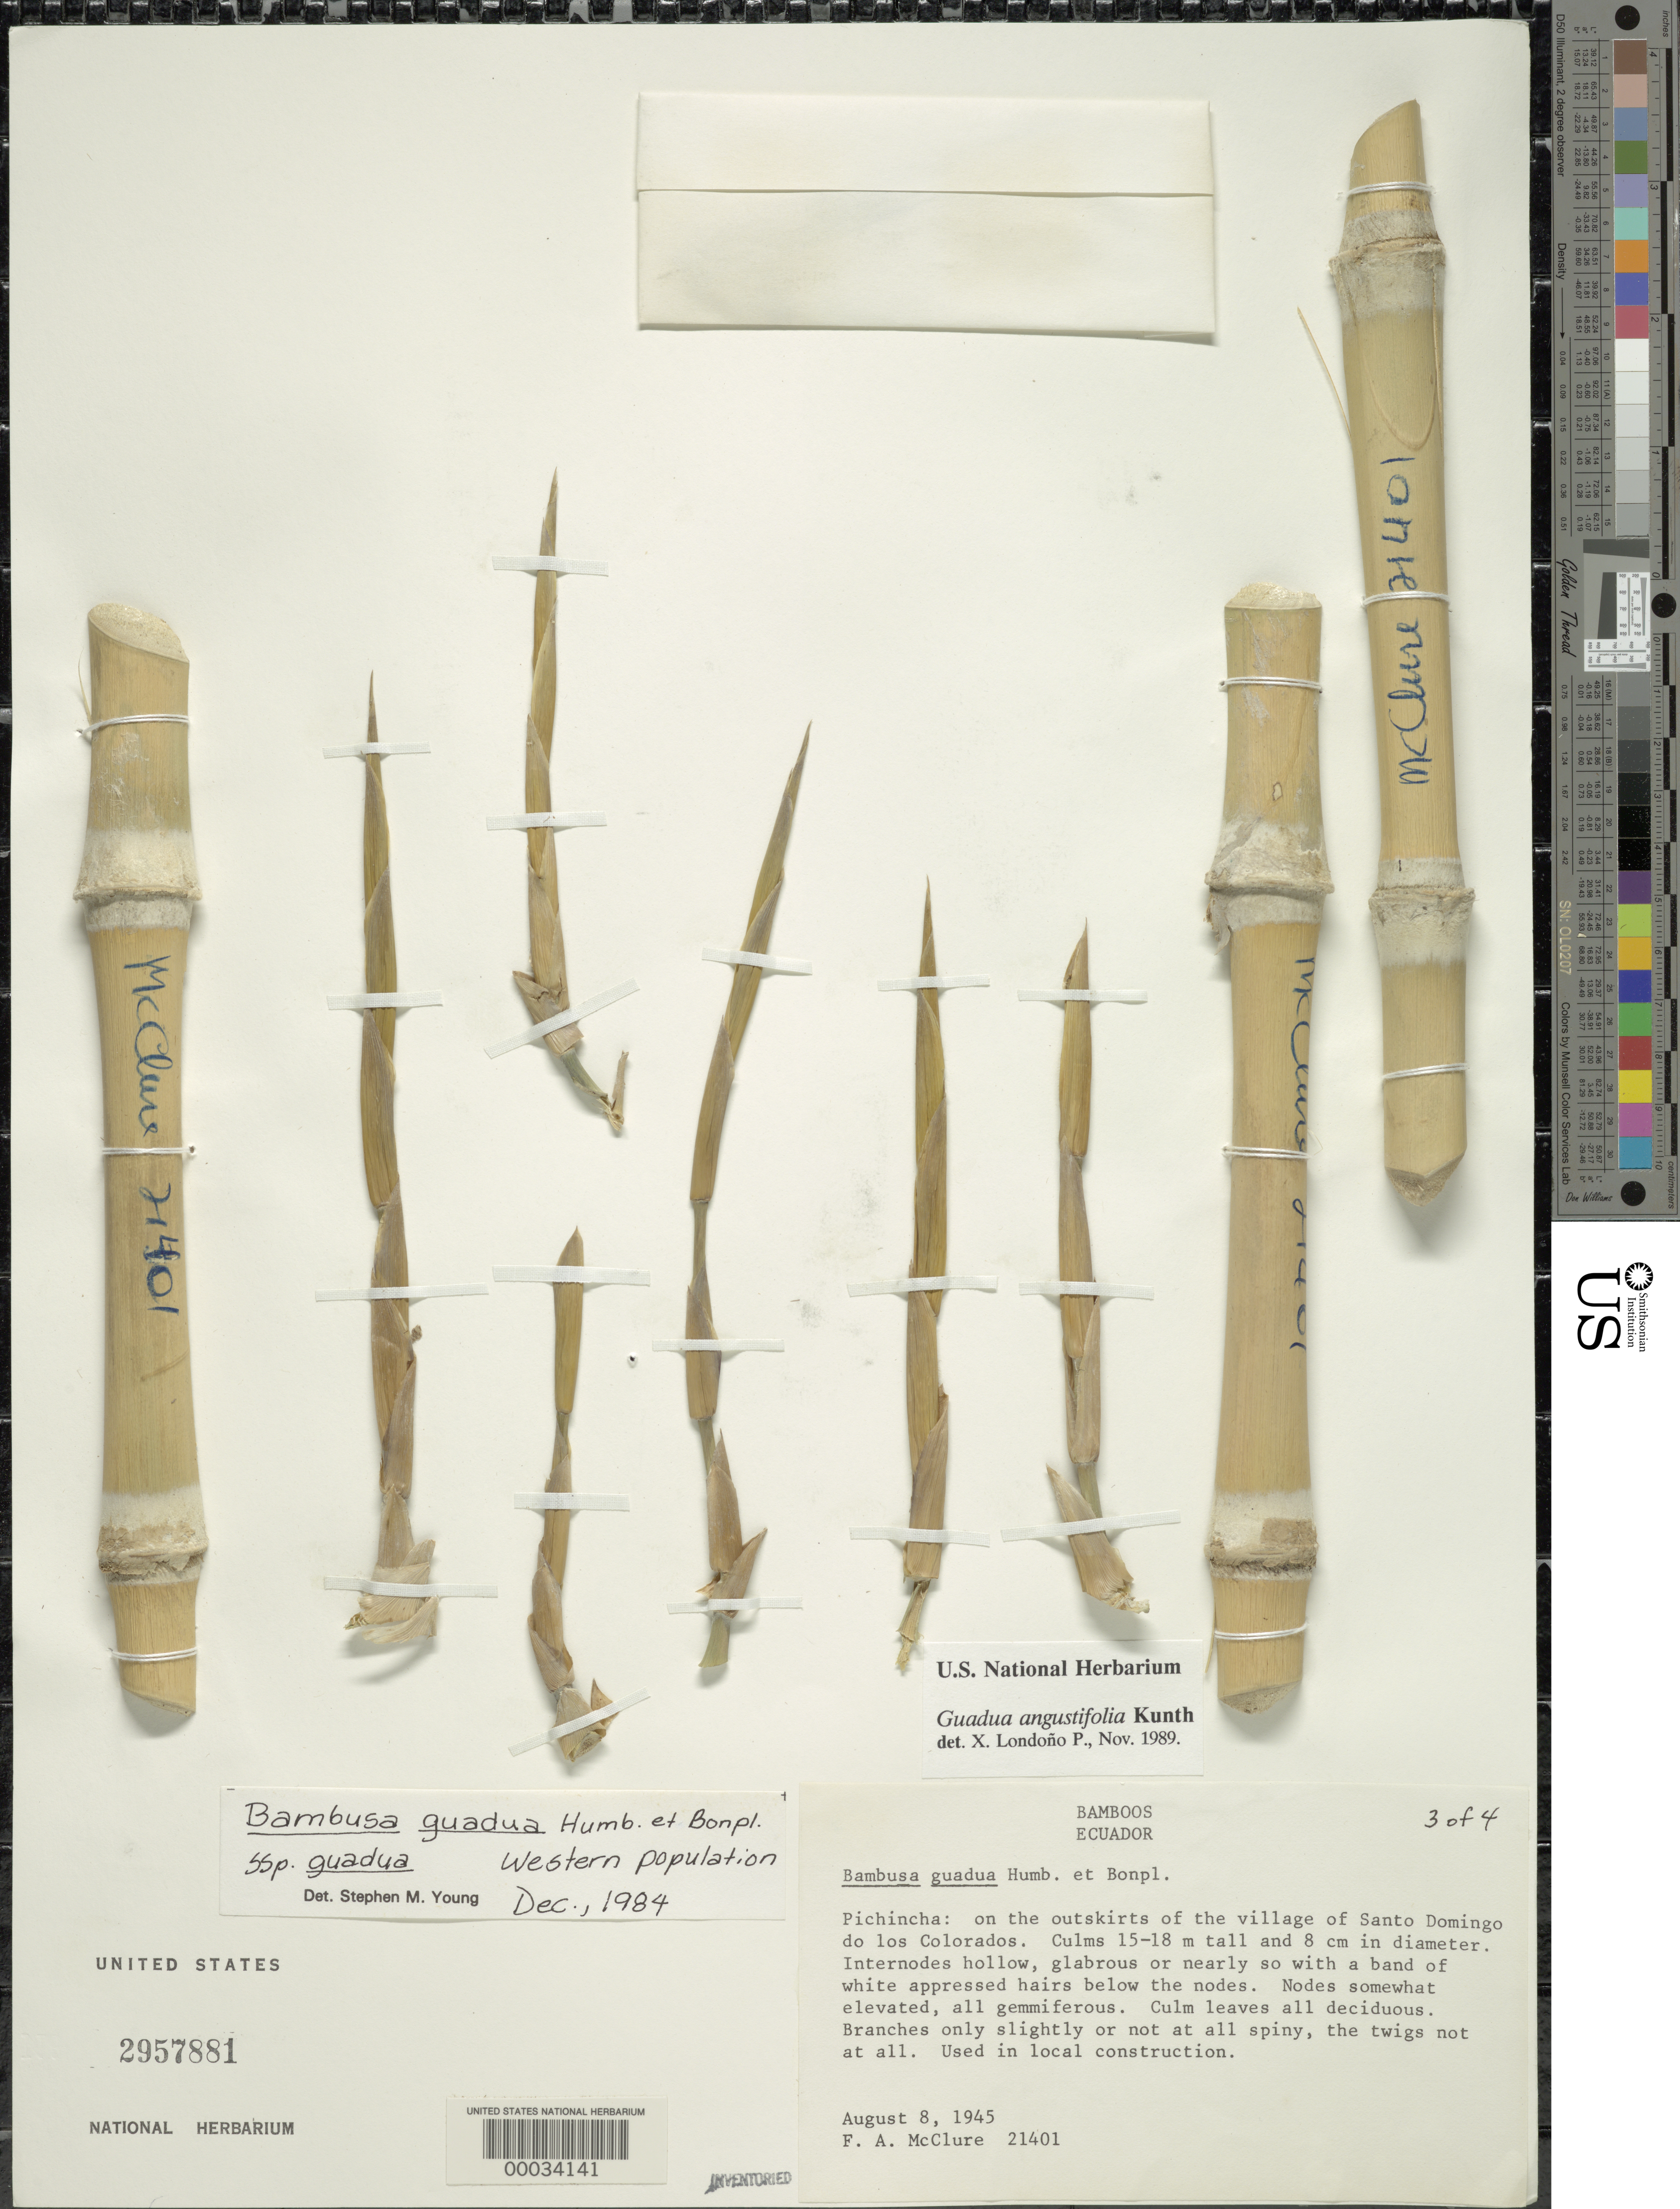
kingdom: Plantae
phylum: Tracheophyta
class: Liliopsida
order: Poales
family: Poaceae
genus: Guadua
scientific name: Guadua angustifolia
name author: Kunth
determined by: Londoño, X., (TULV), Jardin Botanico "Juan Maria Cespedes"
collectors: F. A. McClure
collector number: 21401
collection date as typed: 08 Aug 1945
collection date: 1945-08-08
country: Ecuador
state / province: Pichincha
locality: Santo Domingo do los Colorados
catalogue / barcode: US 2957881